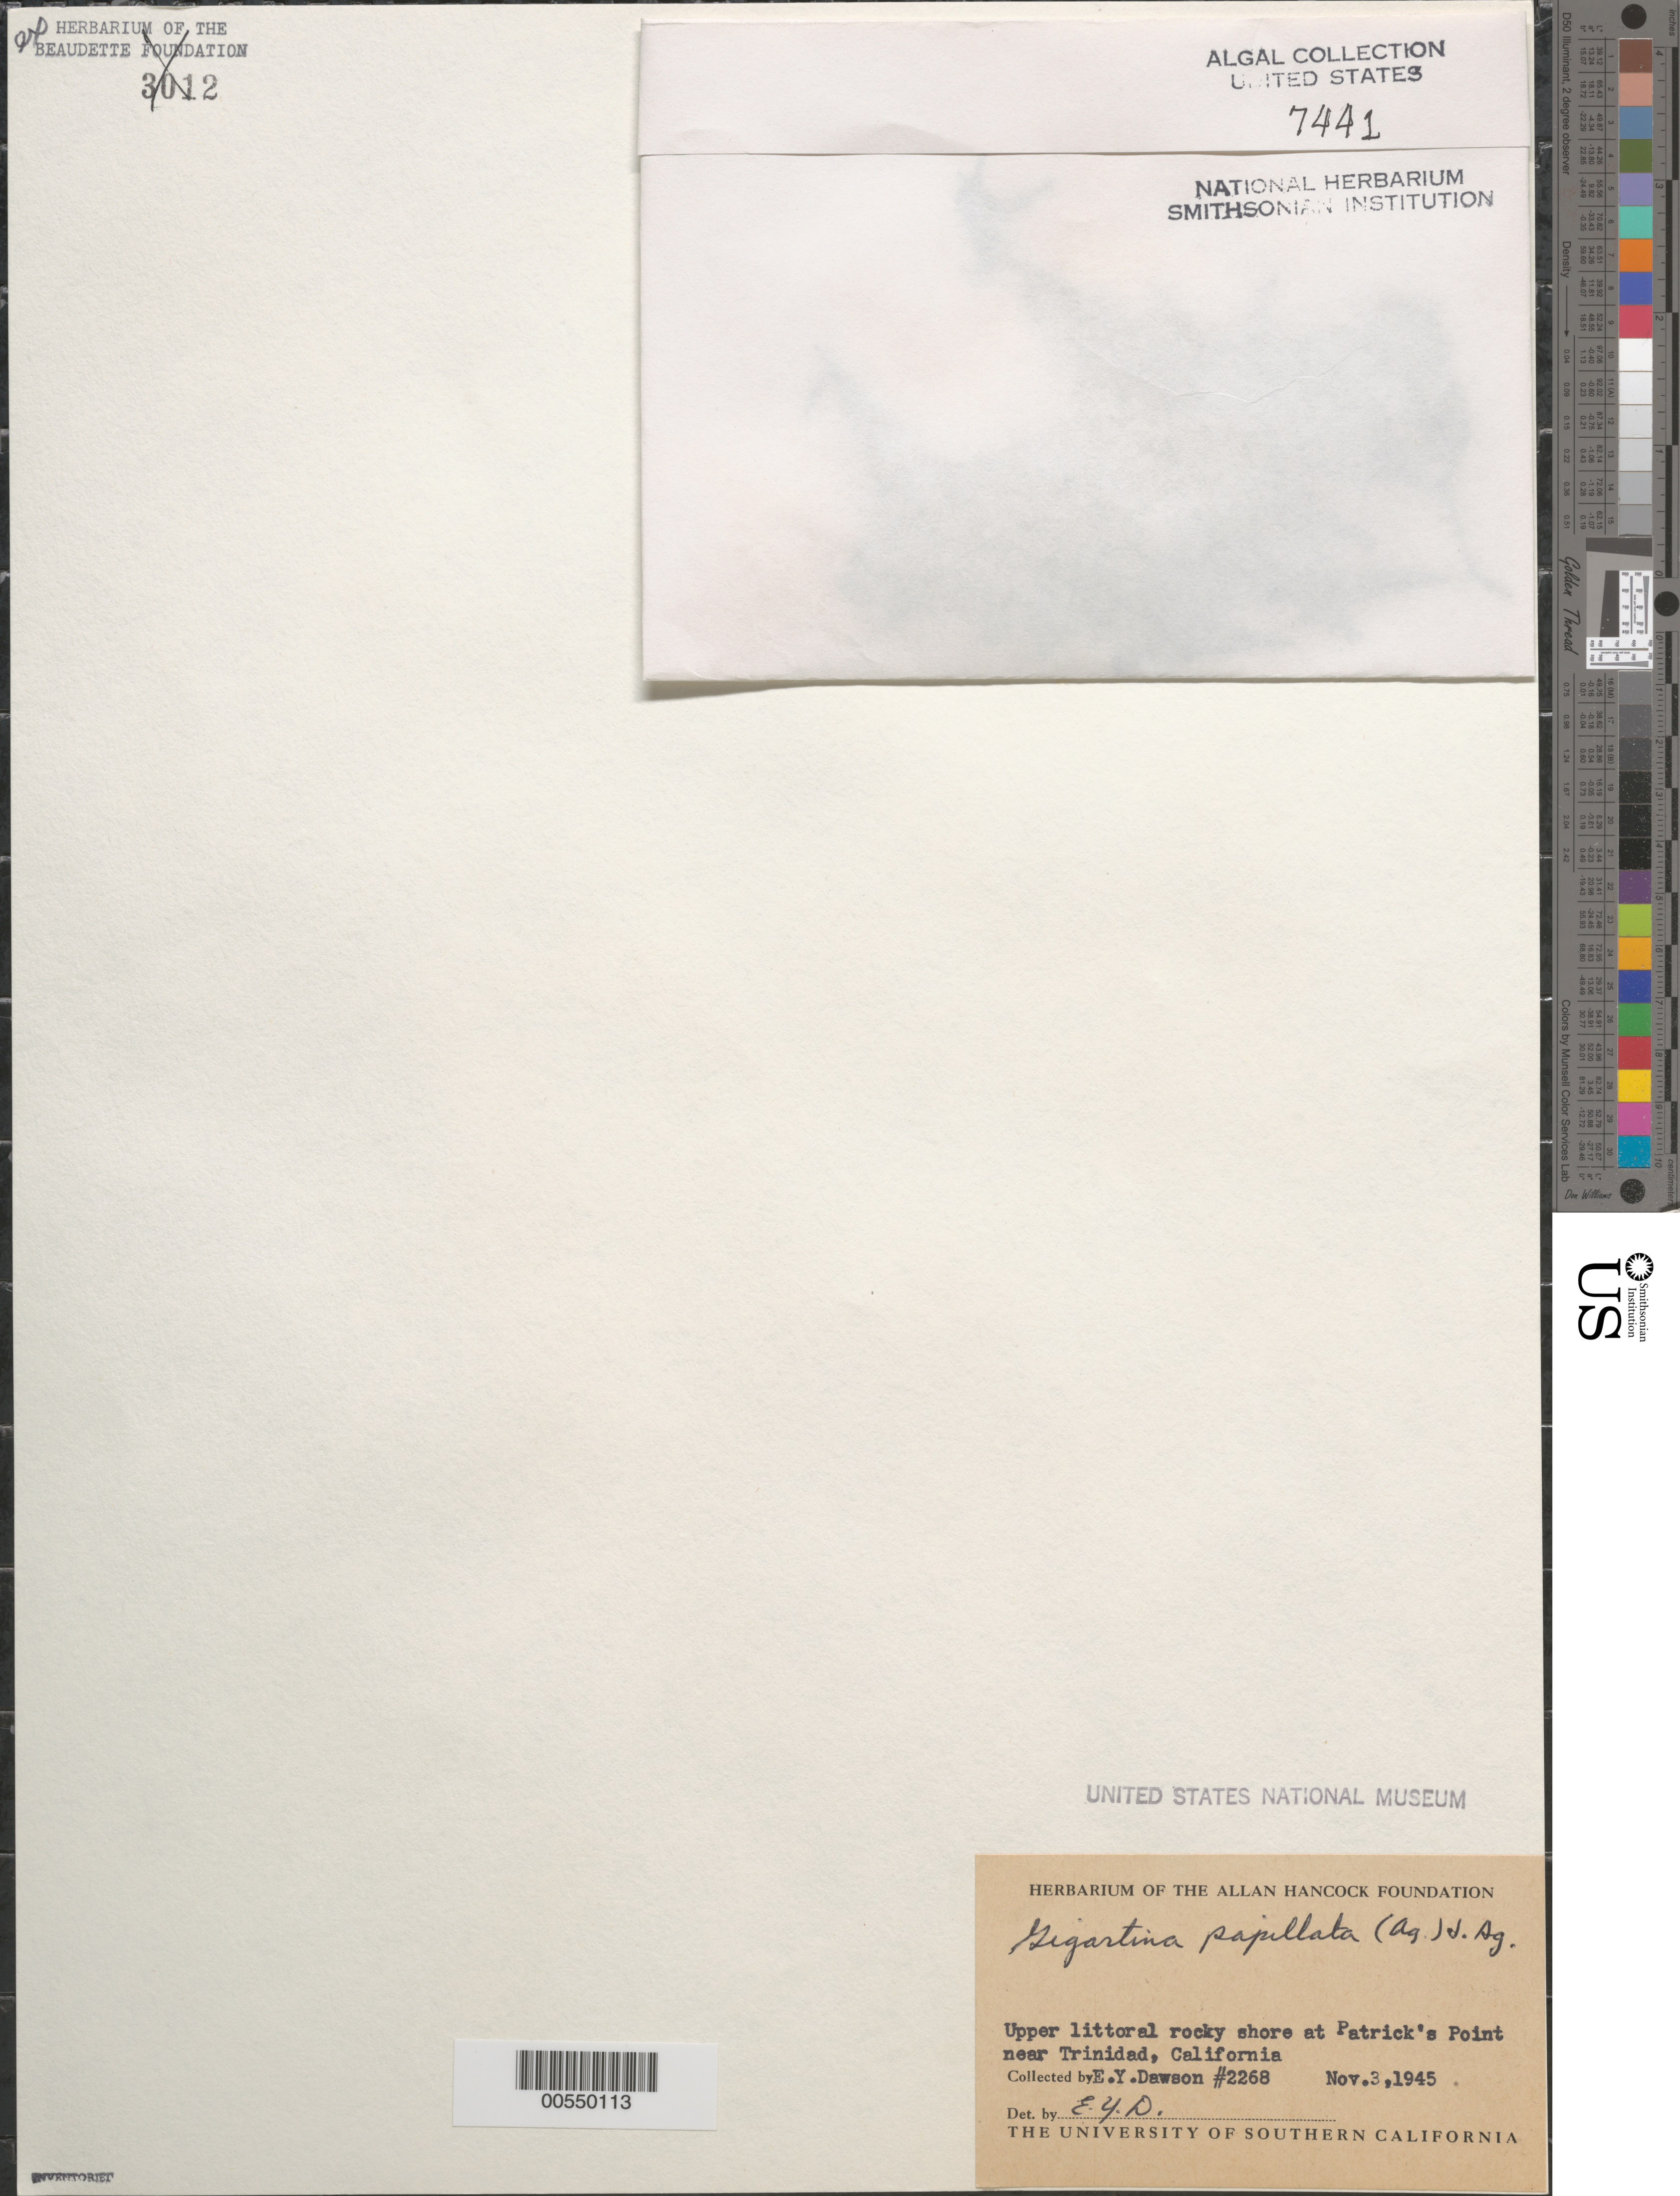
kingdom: Plantae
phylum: Rhodophyta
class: Florideophyceae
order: Gigartinales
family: Phyllophoraceae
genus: Mastocarpus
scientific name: Mastocarpus papillatus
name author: (C. Agardh) Kütz.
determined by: Algae name updating Project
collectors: E. Y. Dawson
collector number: EYD 2268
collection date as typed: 03 Nov 1945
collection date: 1945-11-03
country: United States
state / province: California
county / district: Humboldt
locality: Patrick's Point near Trinidad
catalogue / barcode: US 7441